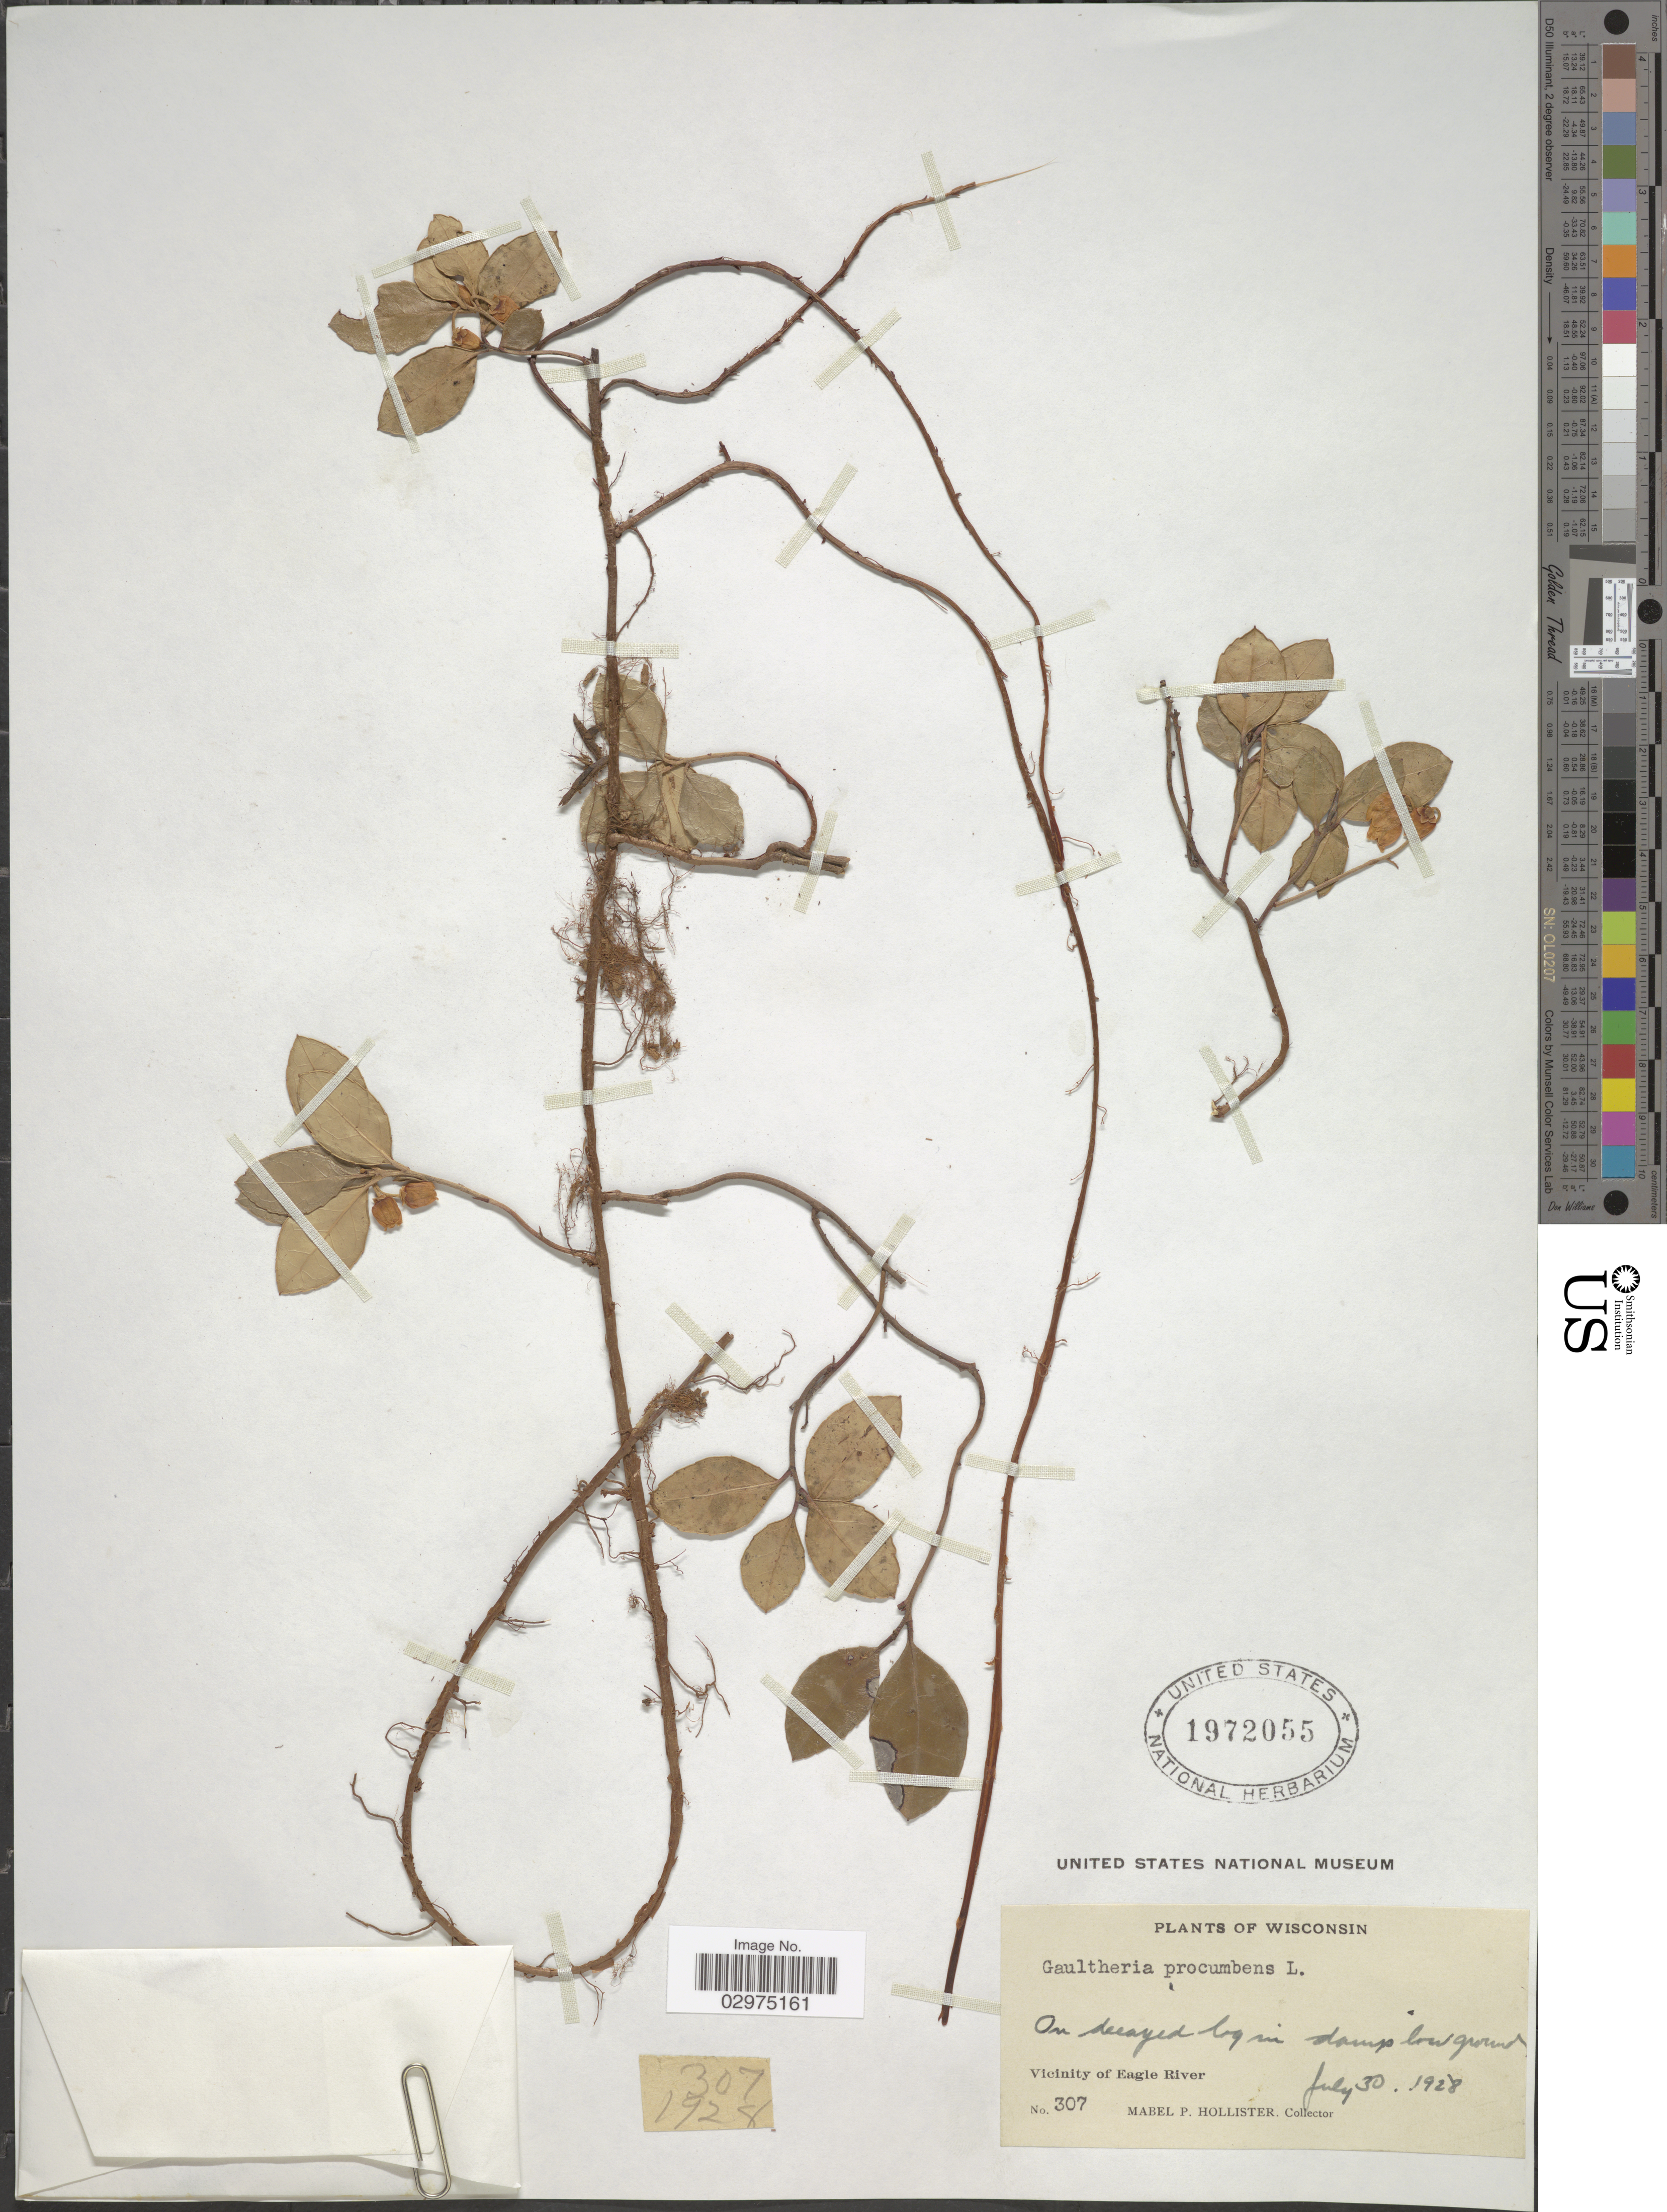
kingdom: Plantae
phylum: Tracheophyta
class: Magnoliopsida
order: Ericales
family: Ericaceae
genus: Gaultheria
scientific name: Gaultheria procumbens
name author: L.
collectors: M. Hollister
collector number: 307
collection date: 1928-07-30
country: United States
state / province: Wisconsin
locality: Vicinity of Eagle River.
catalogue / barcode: US 1972055